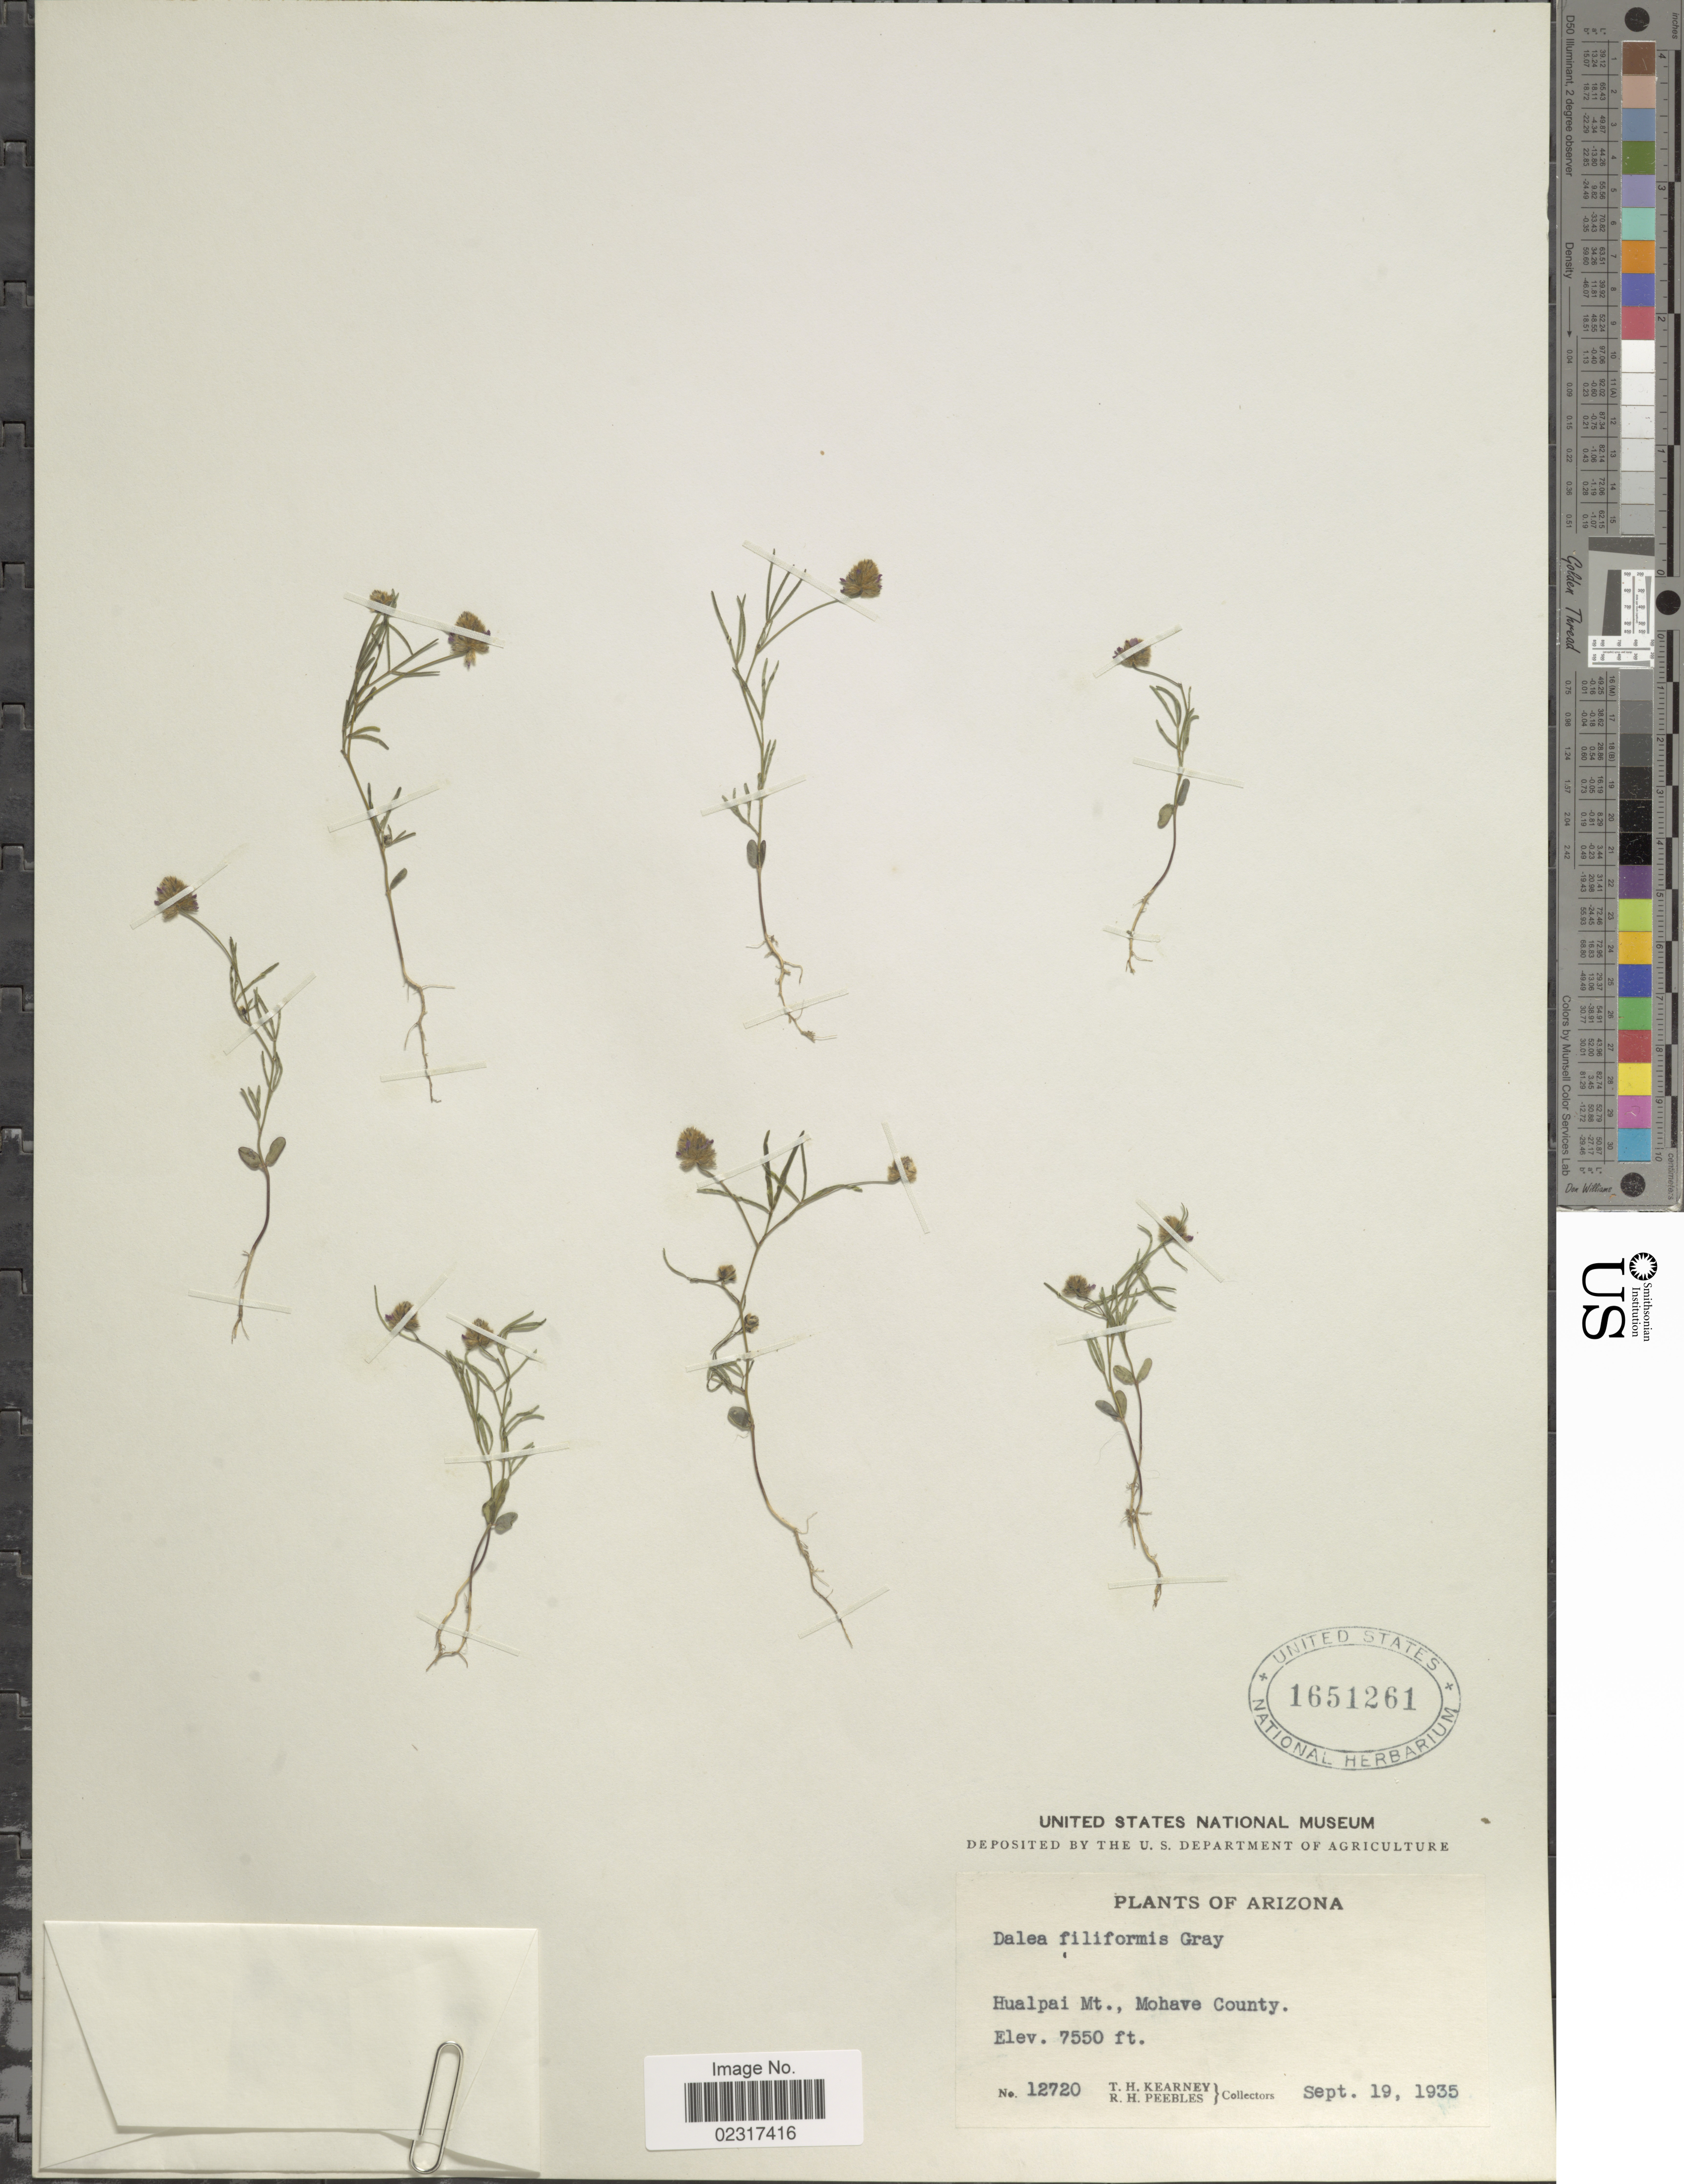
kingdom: Plantae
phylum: Tracheophyta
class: Magnoliopsida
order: Fabales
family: Fabaceae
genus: Dalea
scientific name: Dalea filiformis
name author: A. Gray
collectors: T. H. Kearney & R. H. Peebles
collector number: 12720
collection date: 1935-09-19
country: United States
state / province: Arizona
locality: Hualpai Mt., Mohave County.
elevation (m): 2301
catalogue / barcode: US 1651261